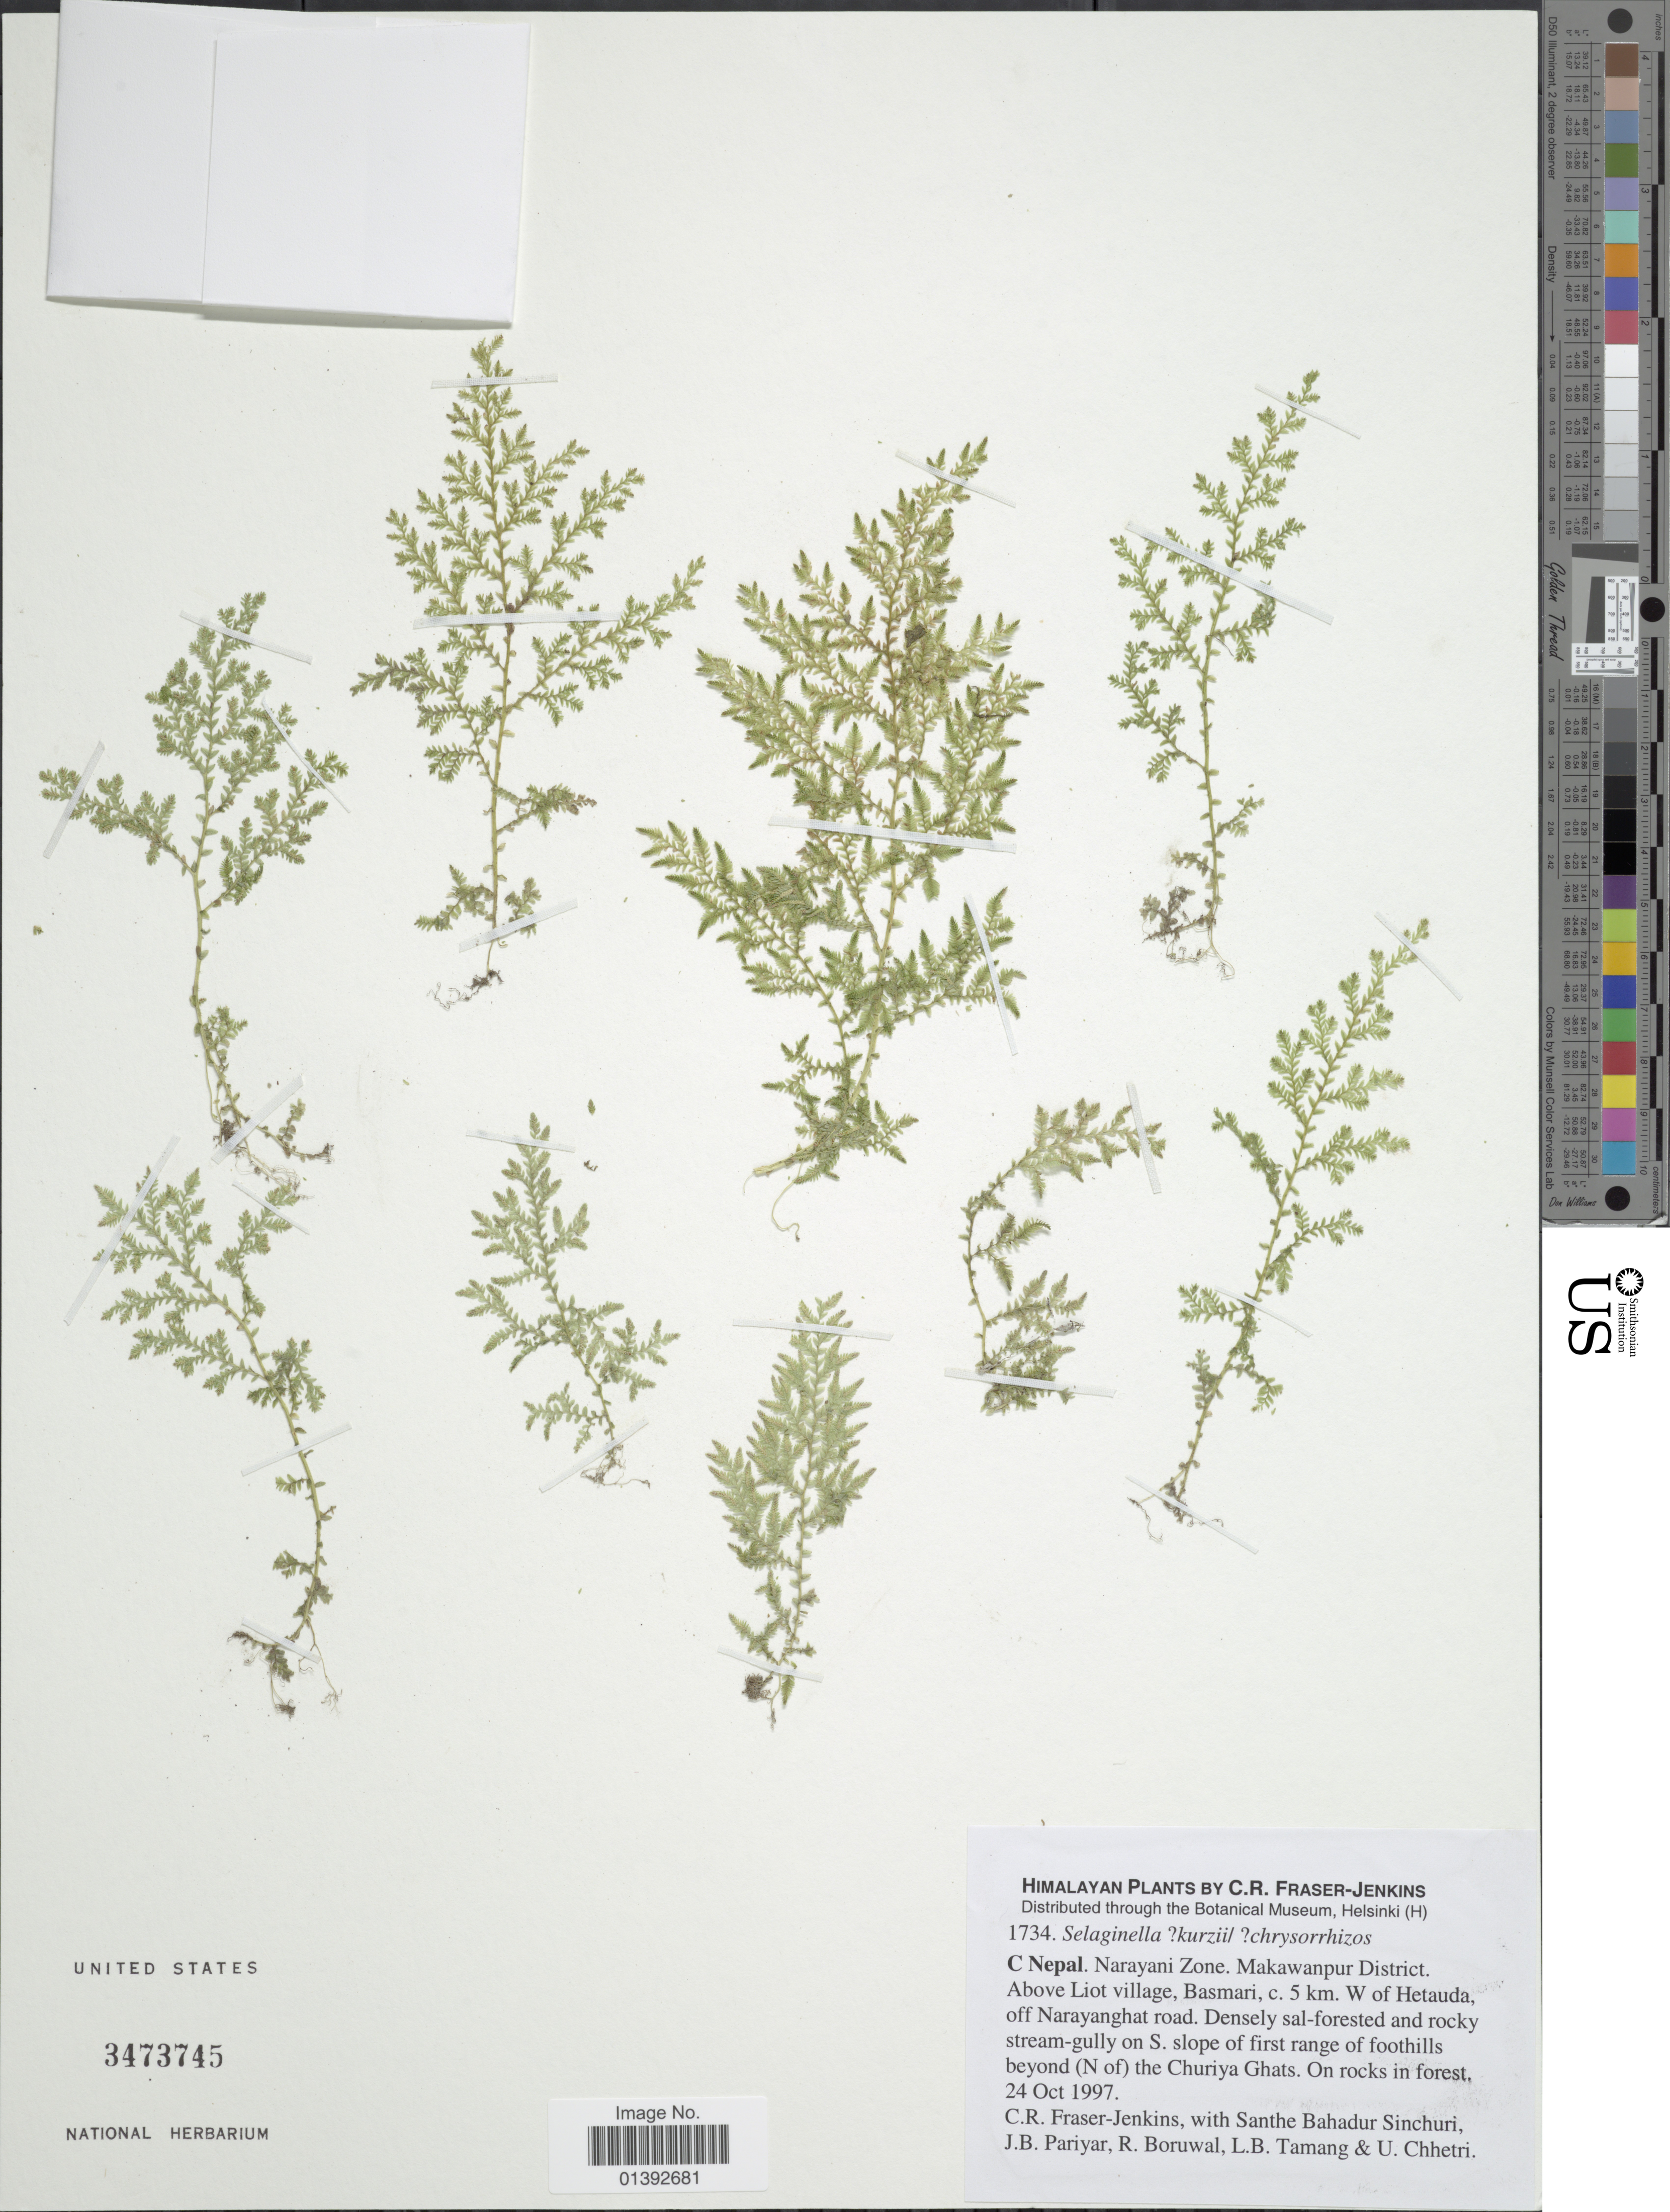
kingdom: Plantae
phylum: Tracheophyta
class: Lycopodiopsida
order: Selaginellales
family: Selaginellaceae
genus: Selaginella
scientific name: Selaginella chrysorrhizos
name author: Spring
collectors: C. R. Fraser-Jenkins, S. Sinchuri, J. Pariyar, R. Boruwal & et al.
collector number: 1734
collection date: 1997-10-24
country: Nepal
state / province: Narayani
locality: C Nepal, Makawanpur District, Above Liot village, Basmari, c. 5 km W of Hetauda, off Narayanghat road, on S slope of first range of foothills beyond (N of) the Churiya Ghats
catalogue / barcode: US 3473745